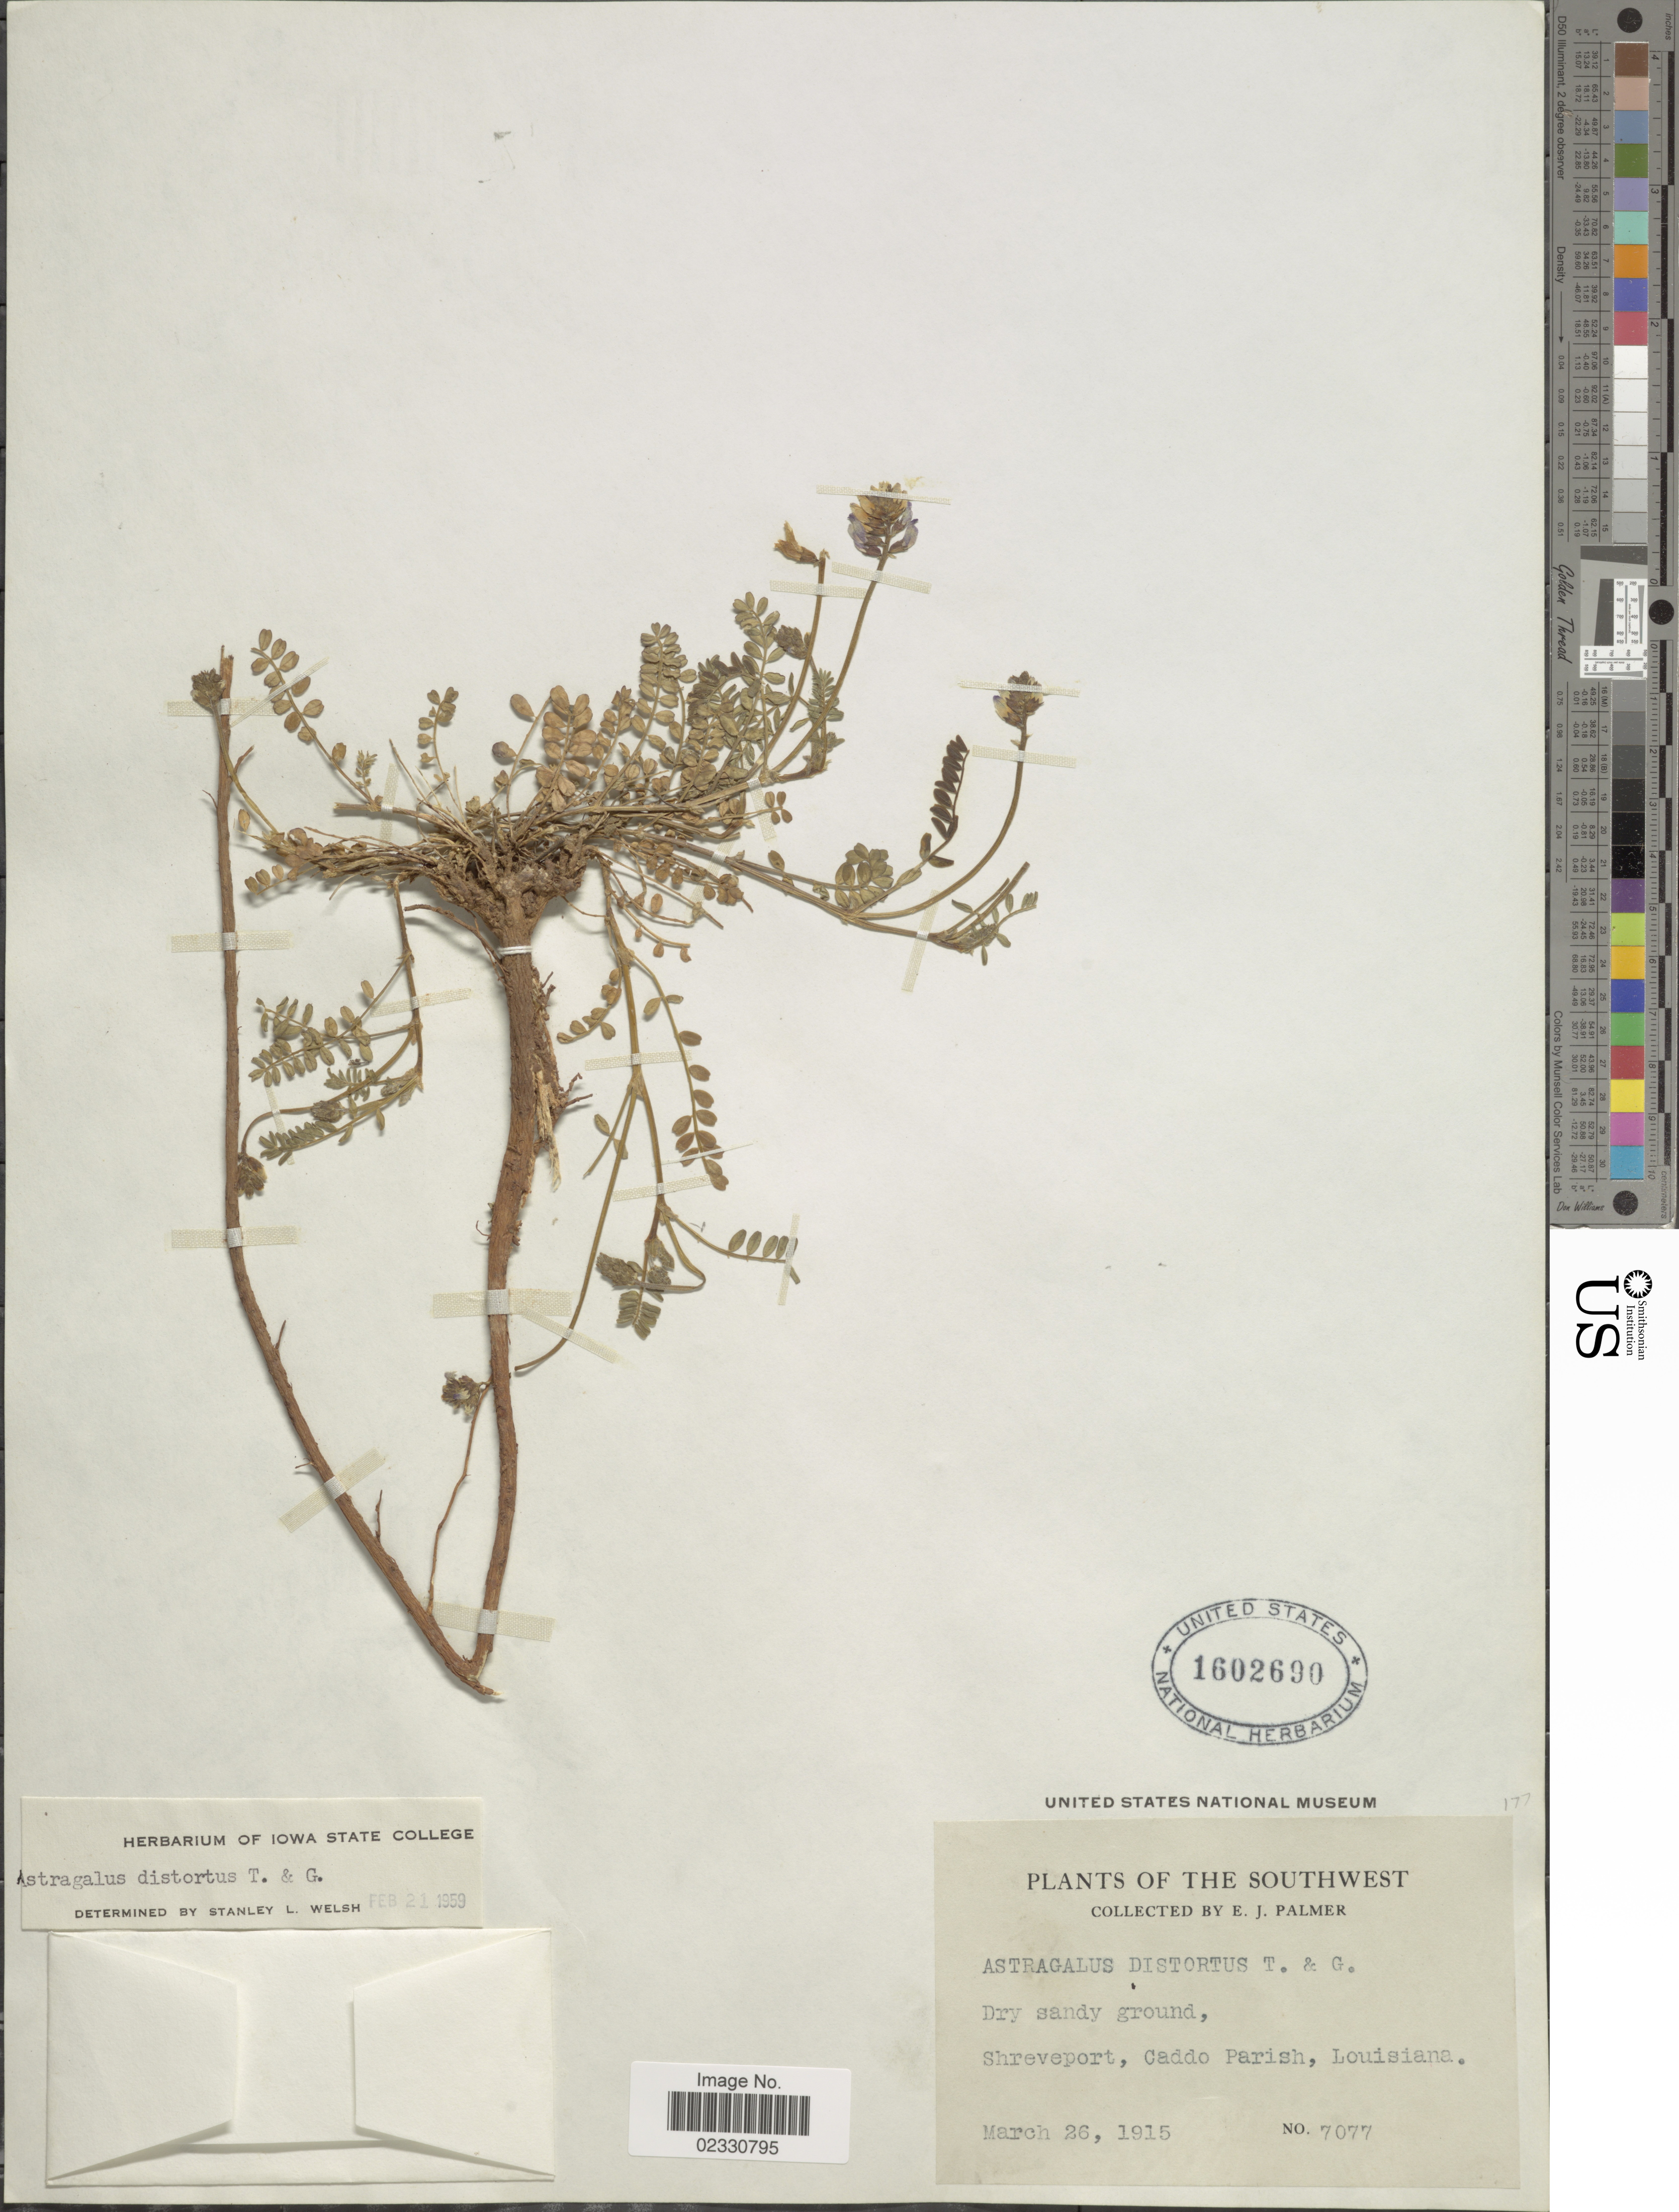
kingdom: Plantae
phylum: Tracheophyta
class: Magnoliopsida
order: Fabales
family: Fabaceae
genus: Astragalus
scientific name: Astragalus distortus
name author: Torr. & A. Gray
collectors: E. J. Palmer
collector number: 707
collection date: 1915-03-26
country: United States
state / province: Louisiana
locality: Dry sandy ground, Shreveport, Caddo Parish.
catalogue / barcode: US 1602690